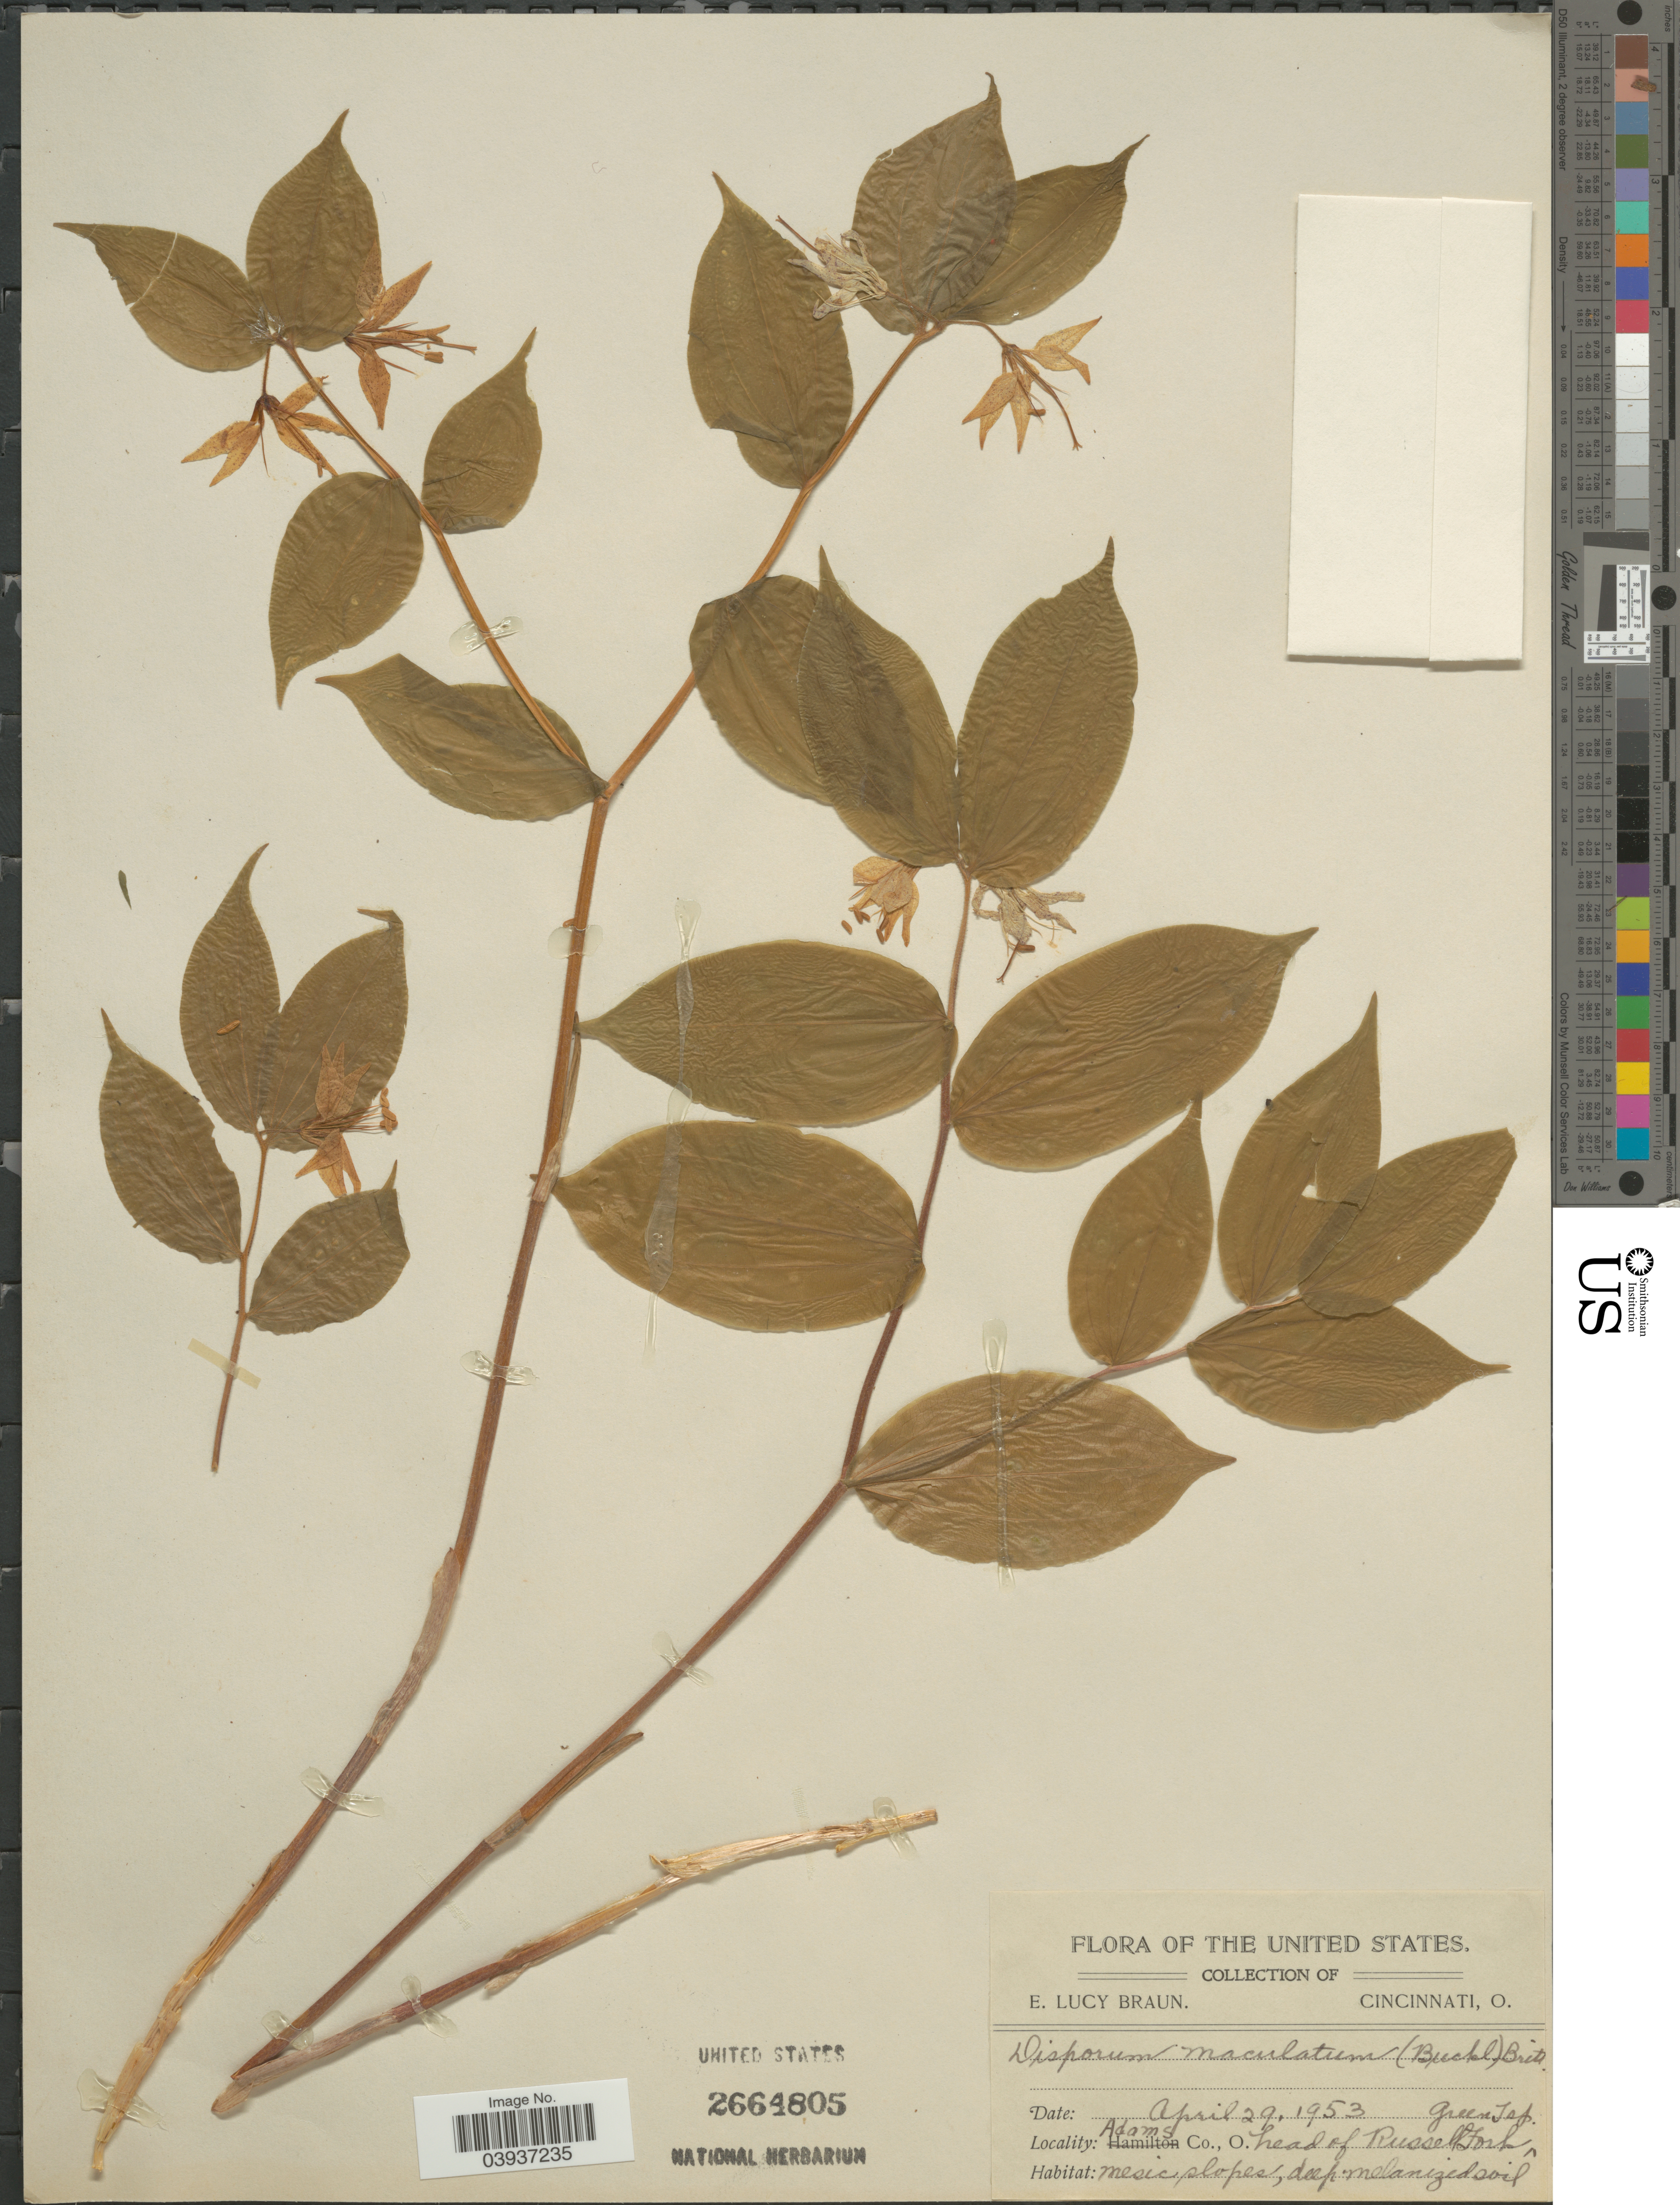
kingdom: Plantae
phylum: Tracheophyta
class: Liliopsida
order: Liliales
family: Colchicaceae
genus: Disporum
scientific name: Disporum maculatum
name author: (Buckley) Britton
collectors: E. L. Braun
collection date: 1953-04-29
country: United States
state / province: Ohio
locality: Green Isp. Adams Co., head of Russell Fork.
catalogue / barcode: US 2664805